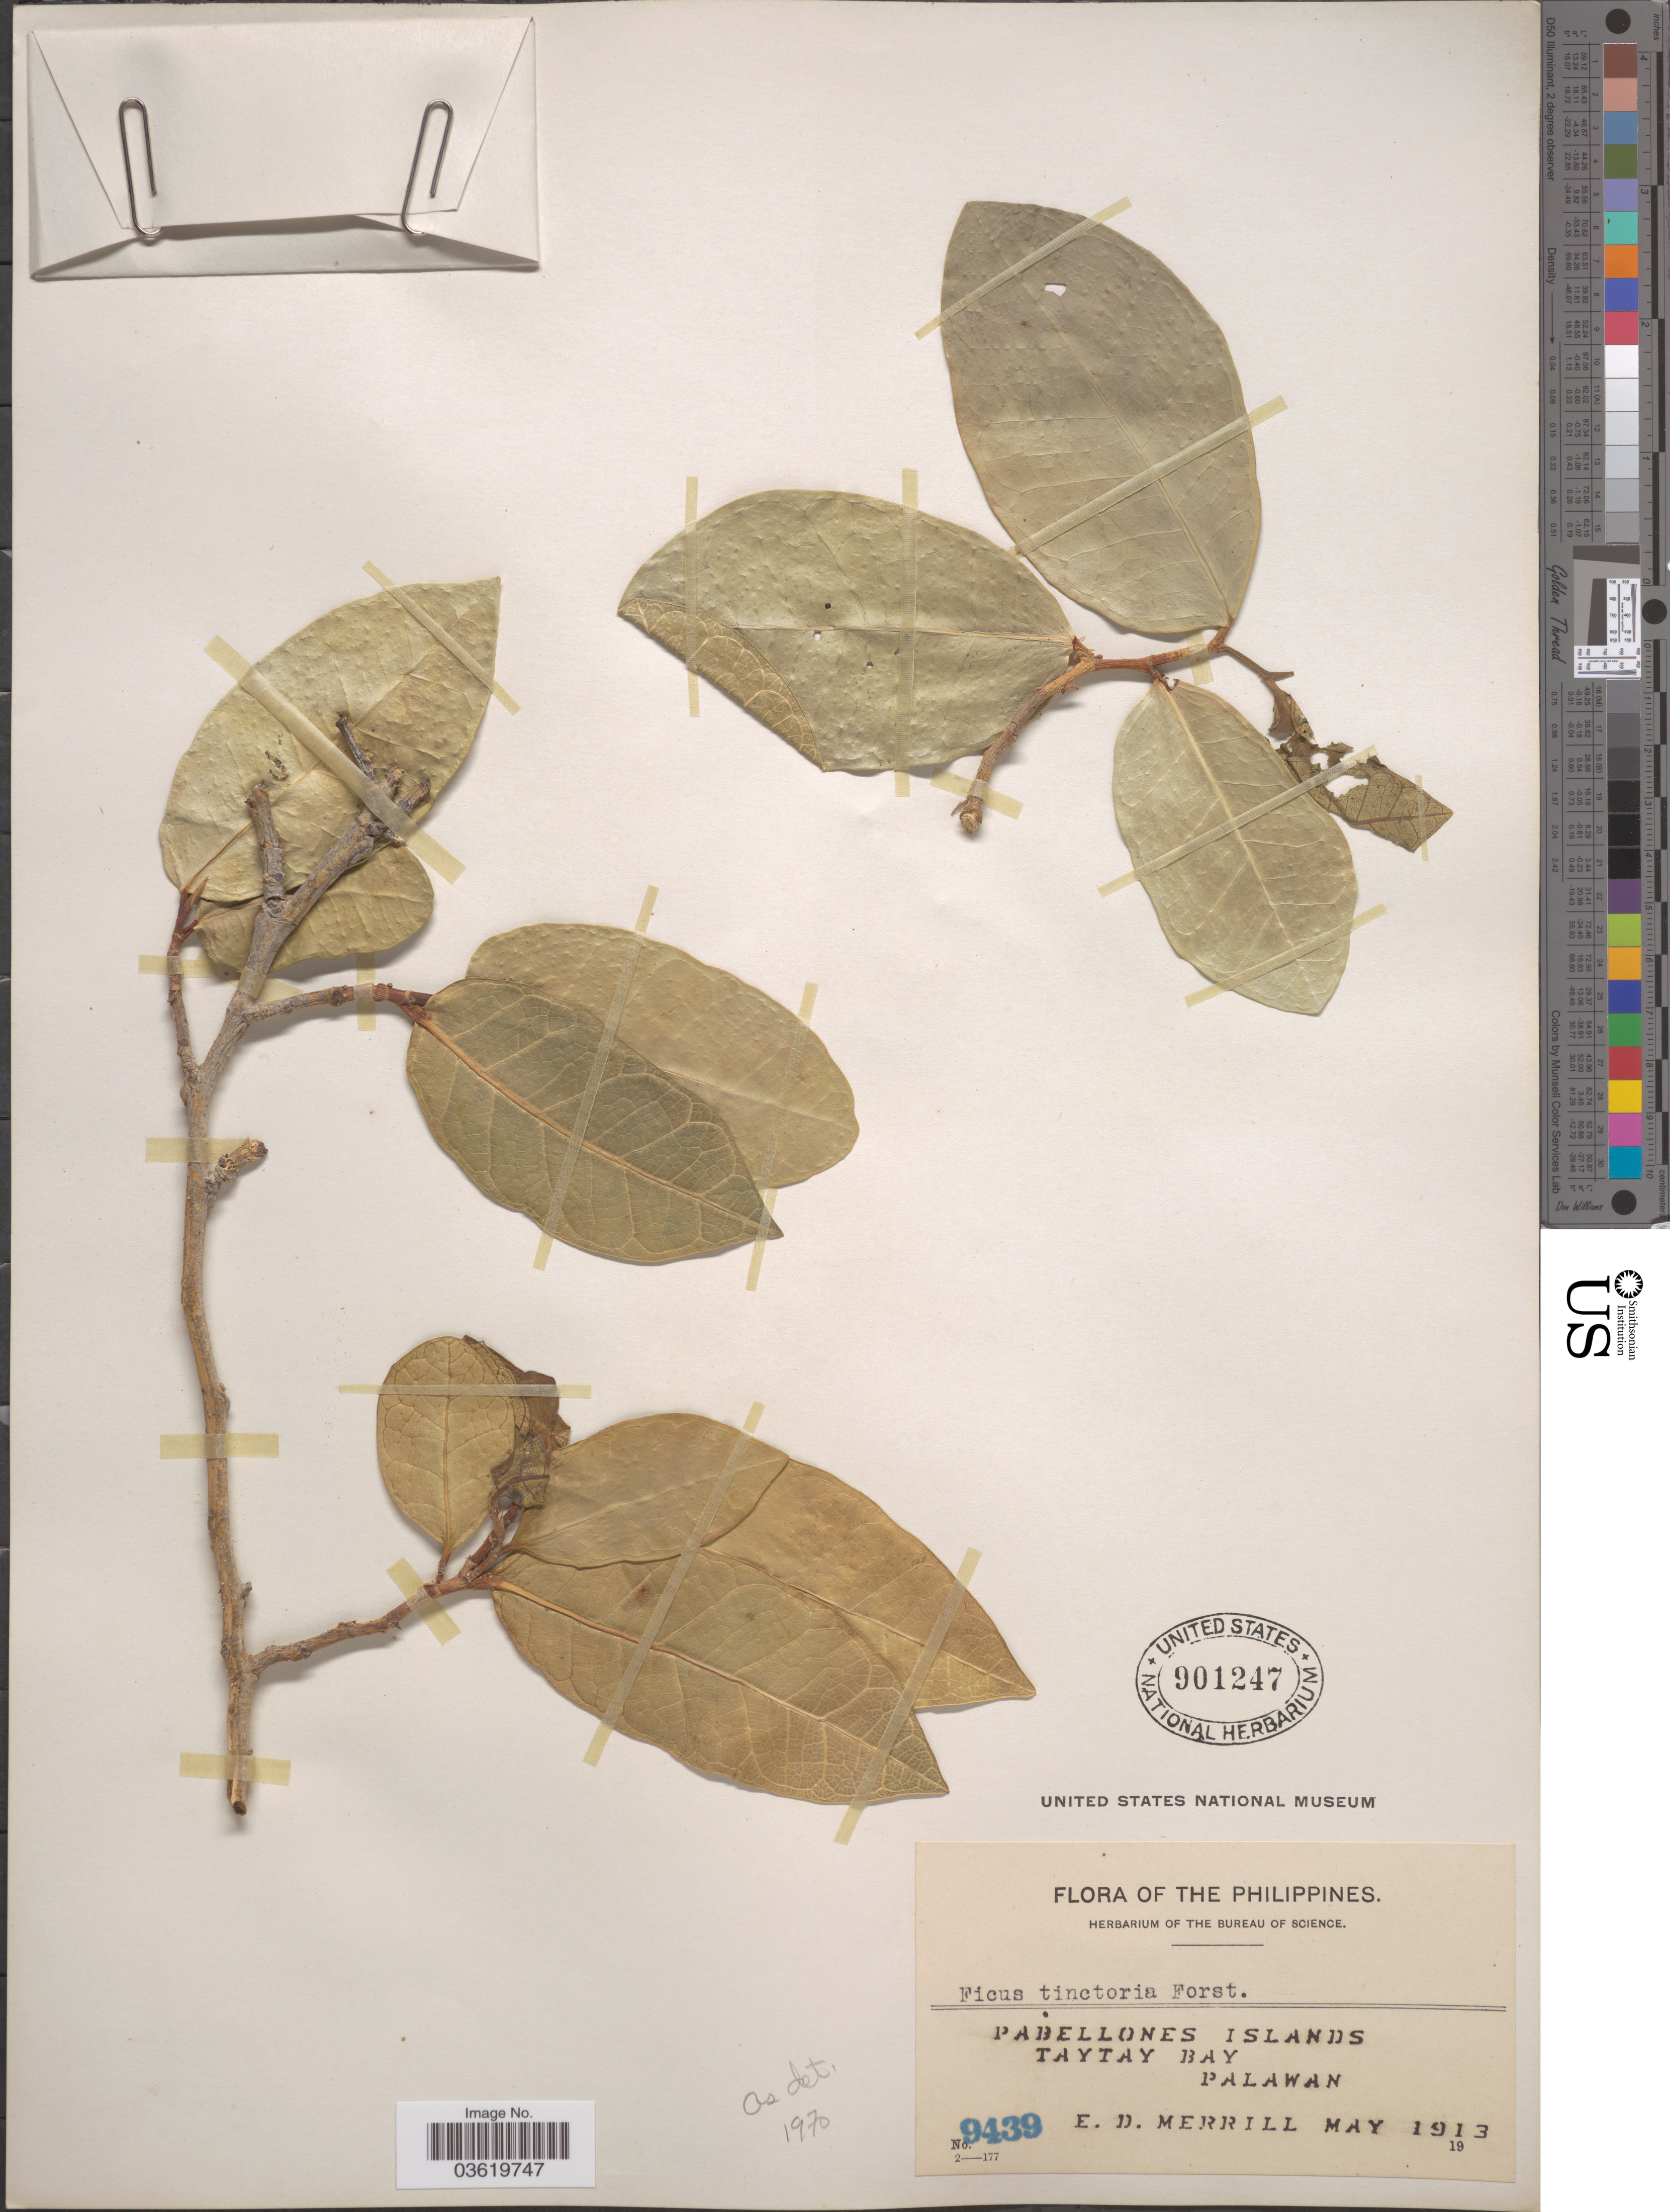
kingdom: Plantae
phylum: Tracheophyta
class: Magnoliopsida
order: Rosales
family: Moraceae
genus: Ficus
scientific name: Ficus tinctoria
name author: G. Forst.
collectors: E. D. Merrill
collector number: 9439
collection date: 1913-05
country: Philippines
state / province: Mimaropa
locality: Pabellones Islands. Taytay Bay. Palawan.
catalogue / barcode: US 901247